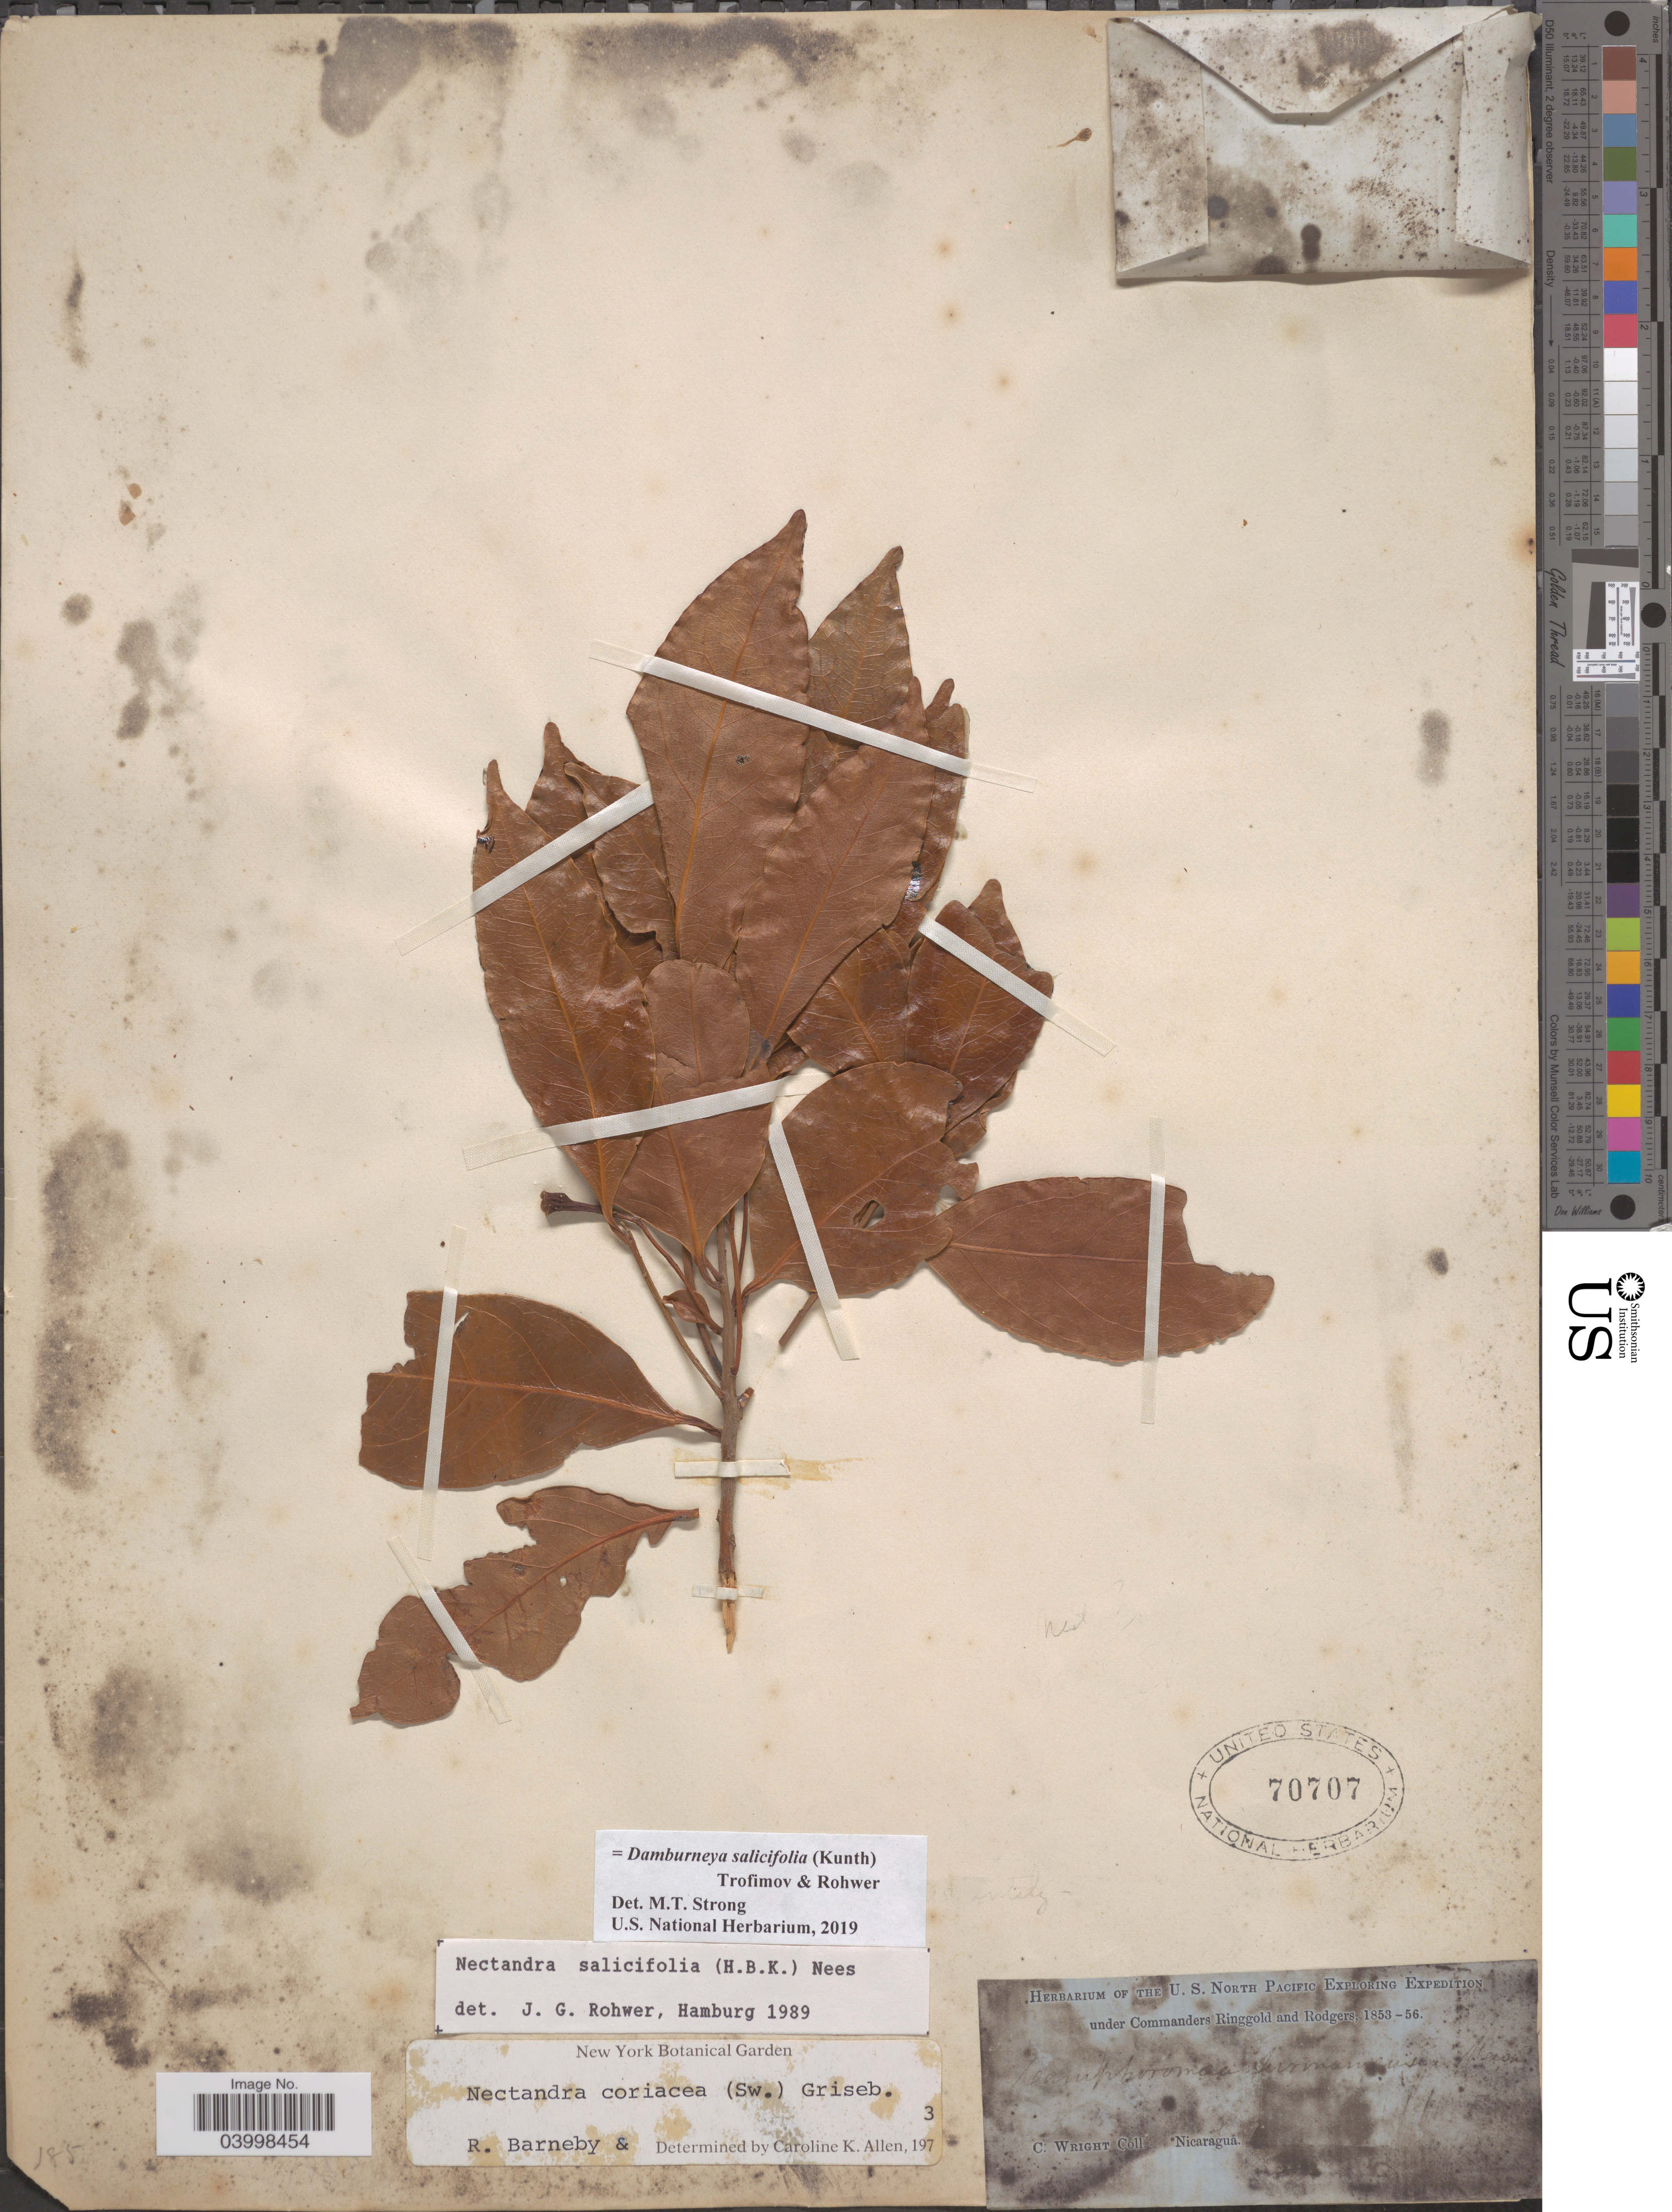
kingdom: Plantae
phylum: Tracheophyta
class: Magnoliopsida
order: Laurales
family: Lauraceae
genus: Damburneya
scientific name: Damburneya salicifolia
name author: (Kunth) Trofimov & Rohwer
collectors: C. Wright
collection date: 1853/1856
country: Nicaragua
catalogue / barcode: US 70707